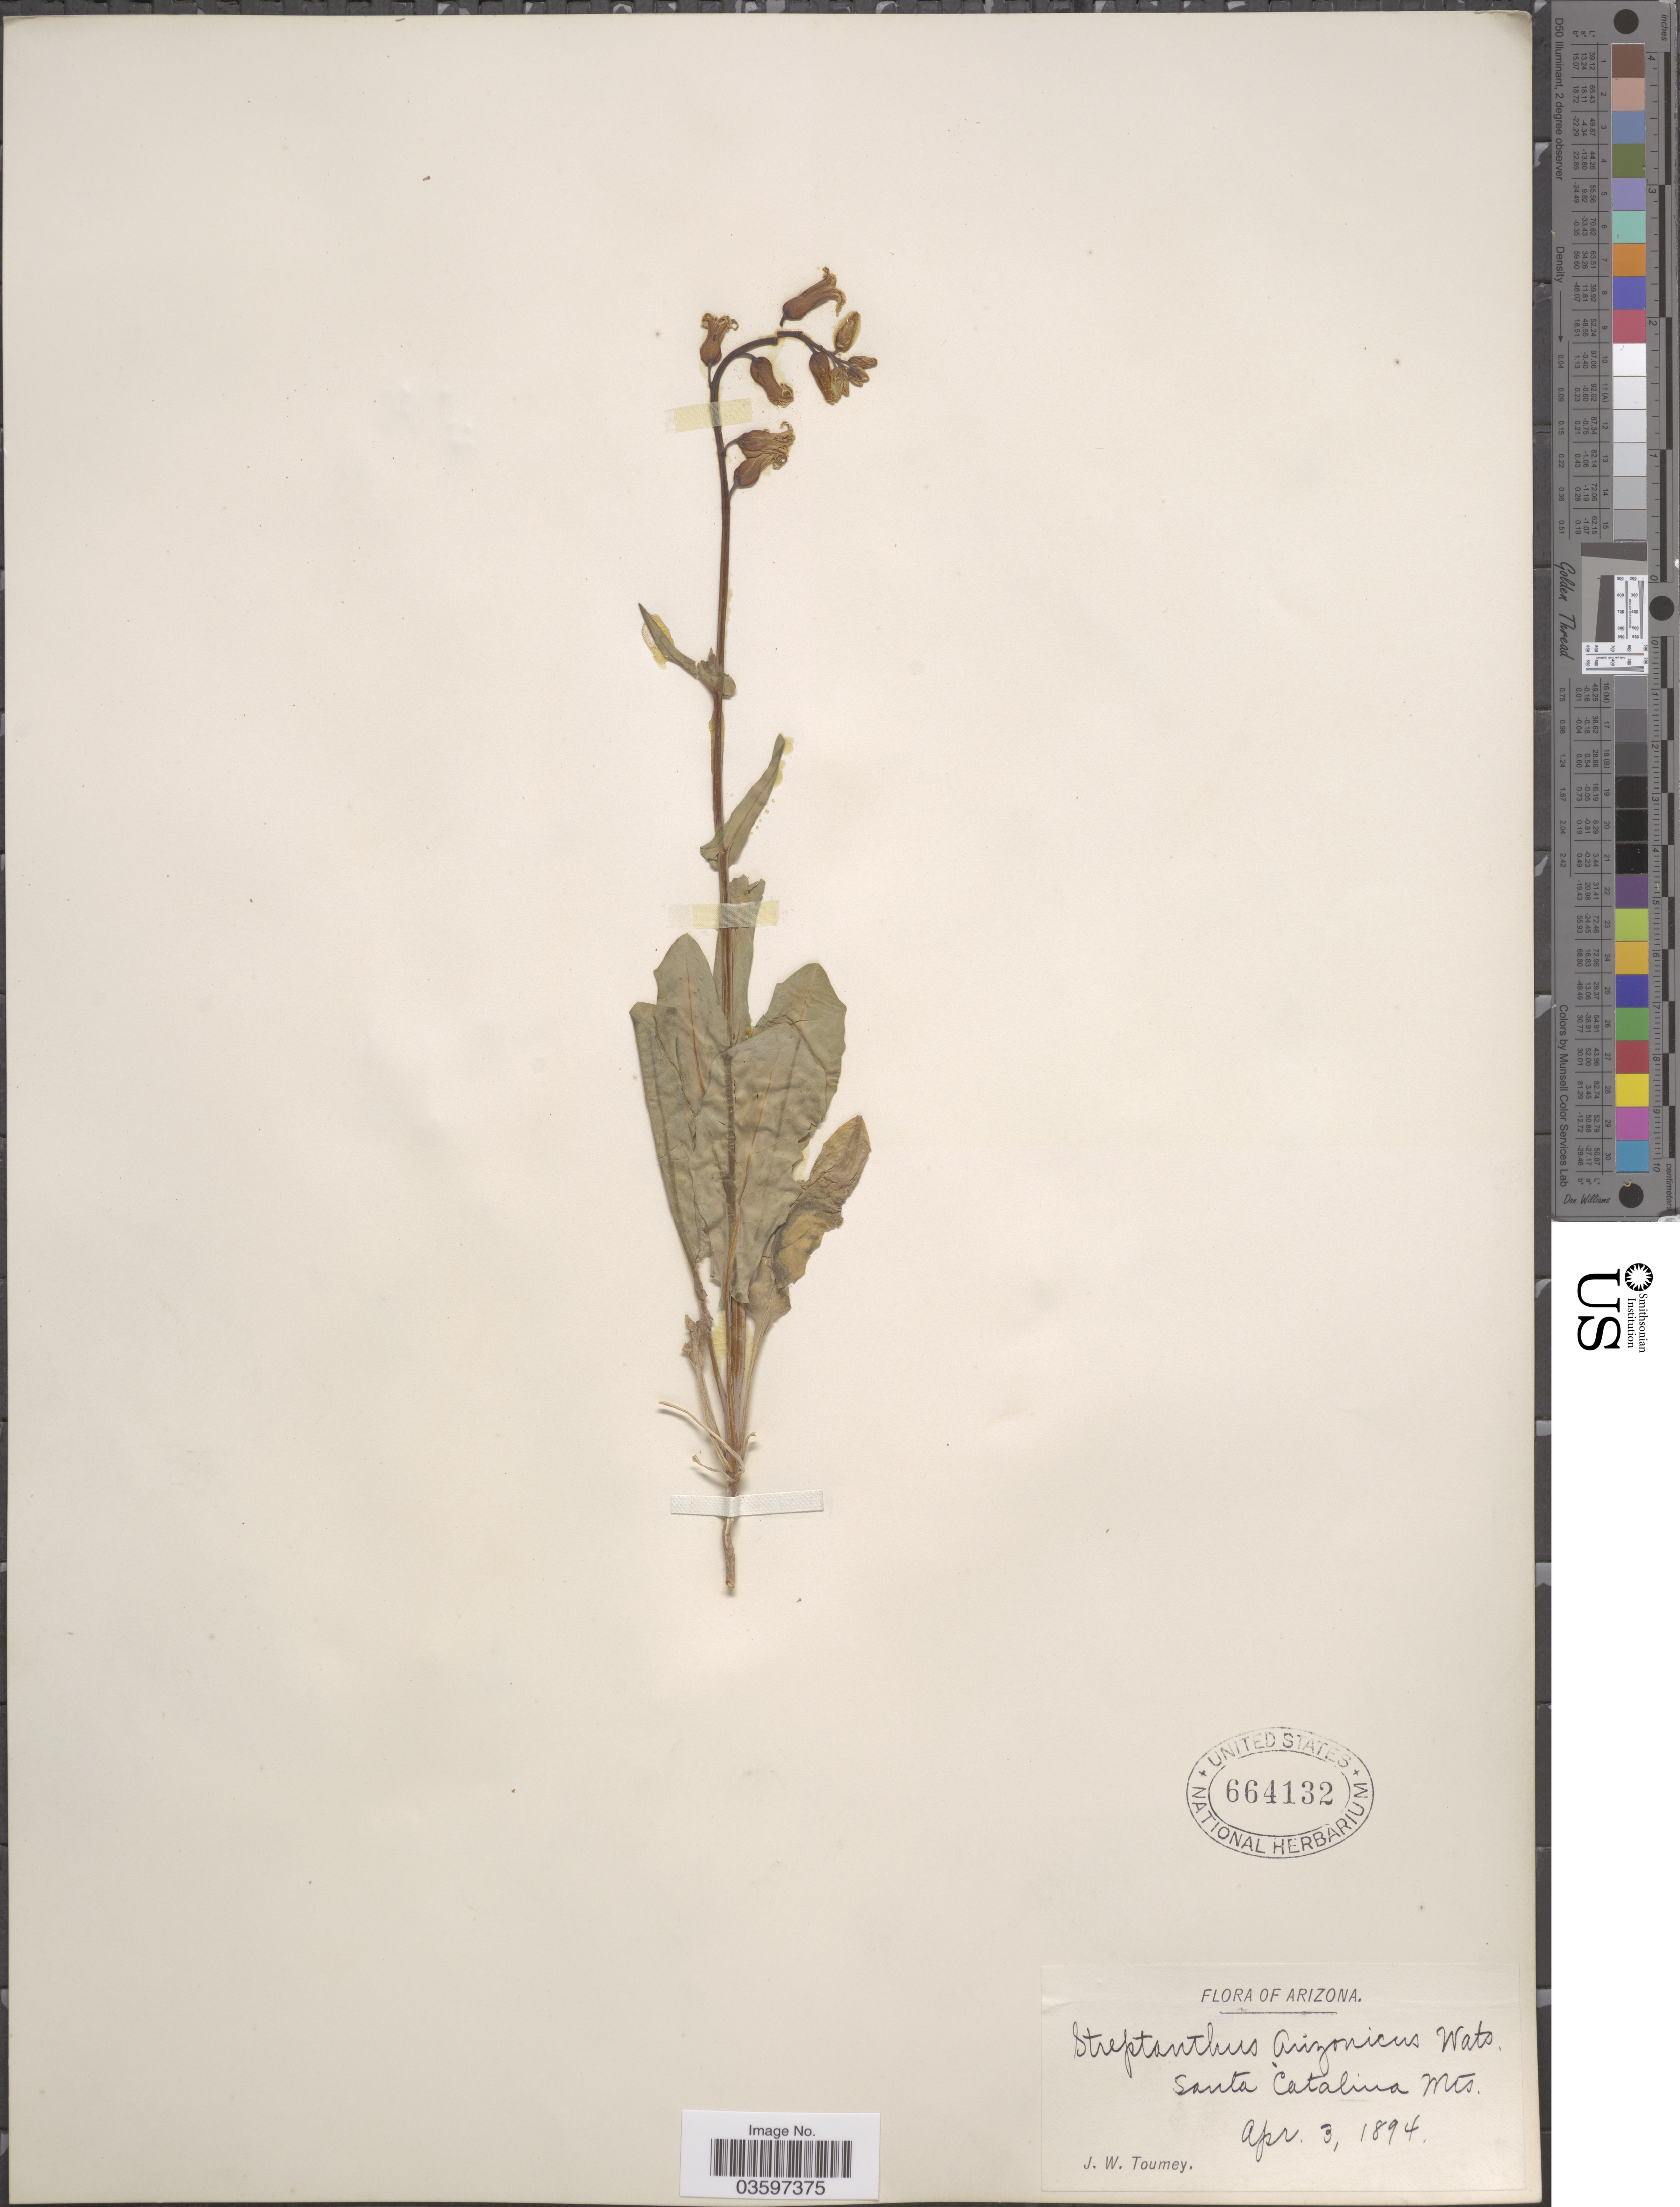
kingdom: Plantae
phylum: Tracheophyta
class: Magnoliopsida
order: Brassicales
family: Brassicaceae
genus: Streptanthus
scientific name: Streptanthus arizonicus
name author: S. Watson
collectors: J. W. Toumey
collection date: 1894-04-03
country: United States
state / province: Arizona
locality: Santa Catalina Mts.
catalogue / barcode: US 664132